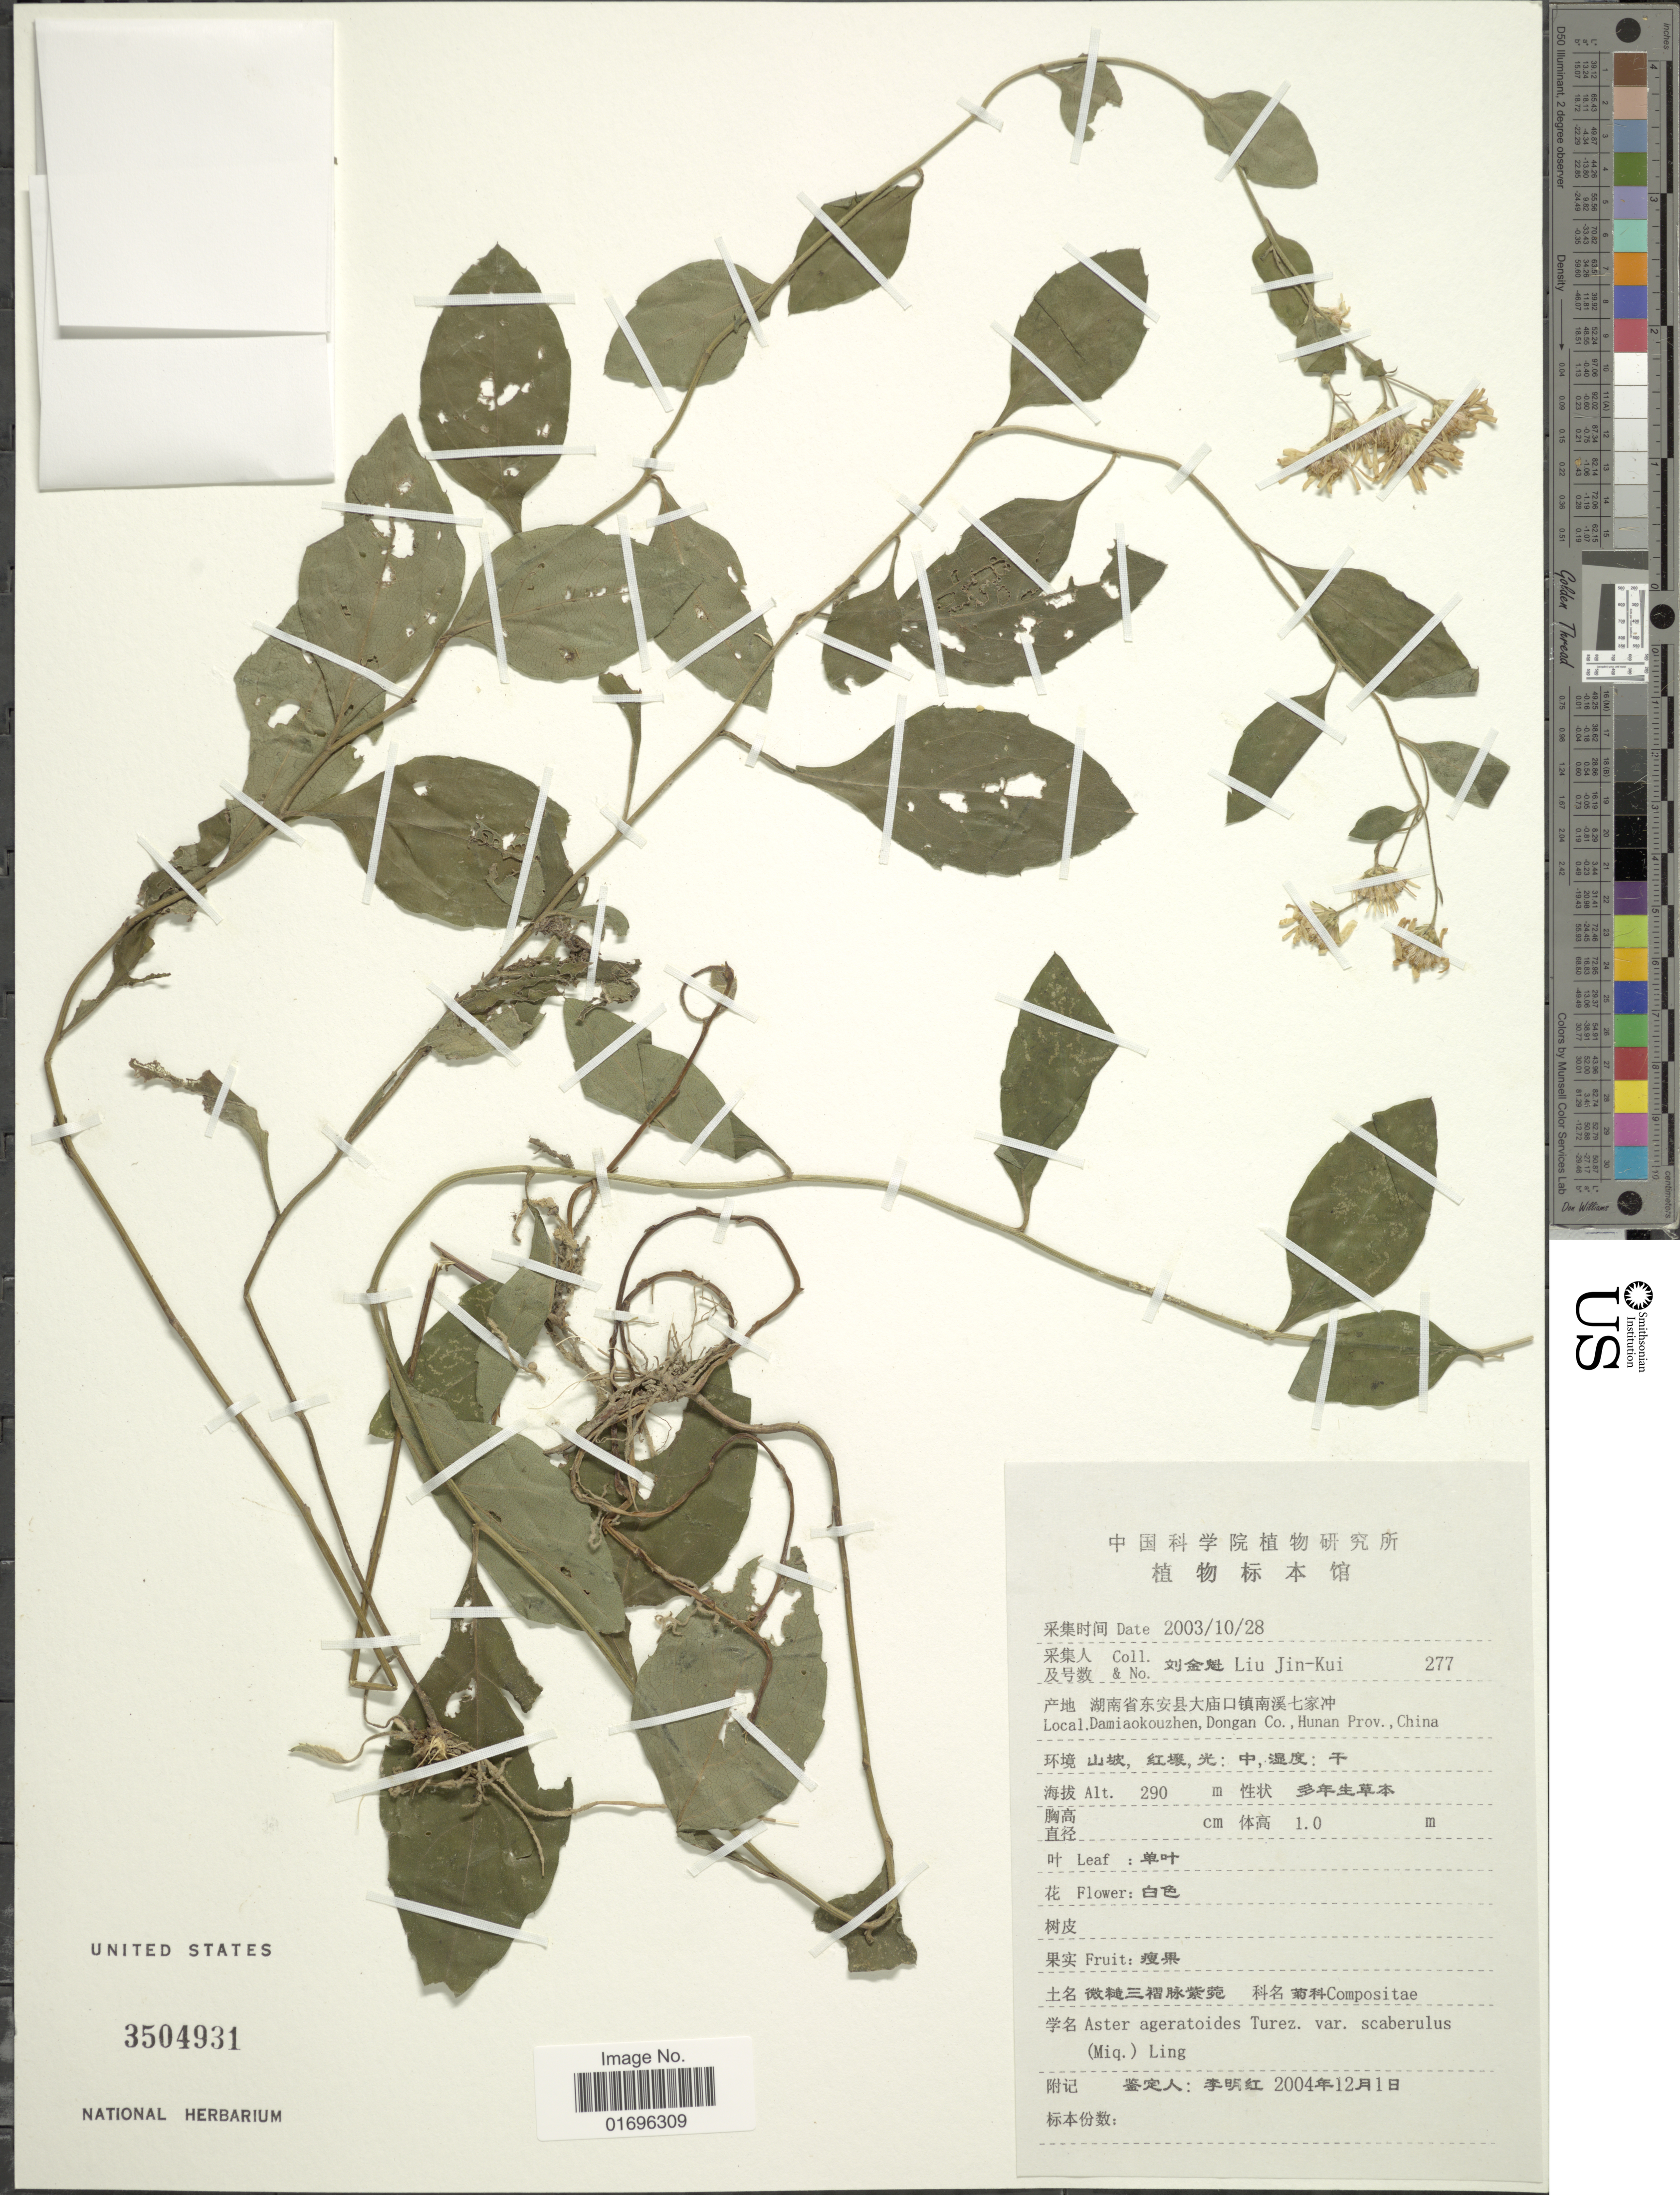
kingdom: Plantae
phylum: Tracheophyta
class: Magnoliopsida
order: Asterales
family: Asteraceae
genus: Aster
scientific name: Aster ageratoides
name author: Turcz.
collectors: J. K. Liu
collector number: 277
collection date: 2003-10-28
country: China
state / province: Hunan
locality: Damiaokouzhen, Dongan Co., Hunan Prov., China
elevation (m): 290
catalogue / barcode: US 3504931